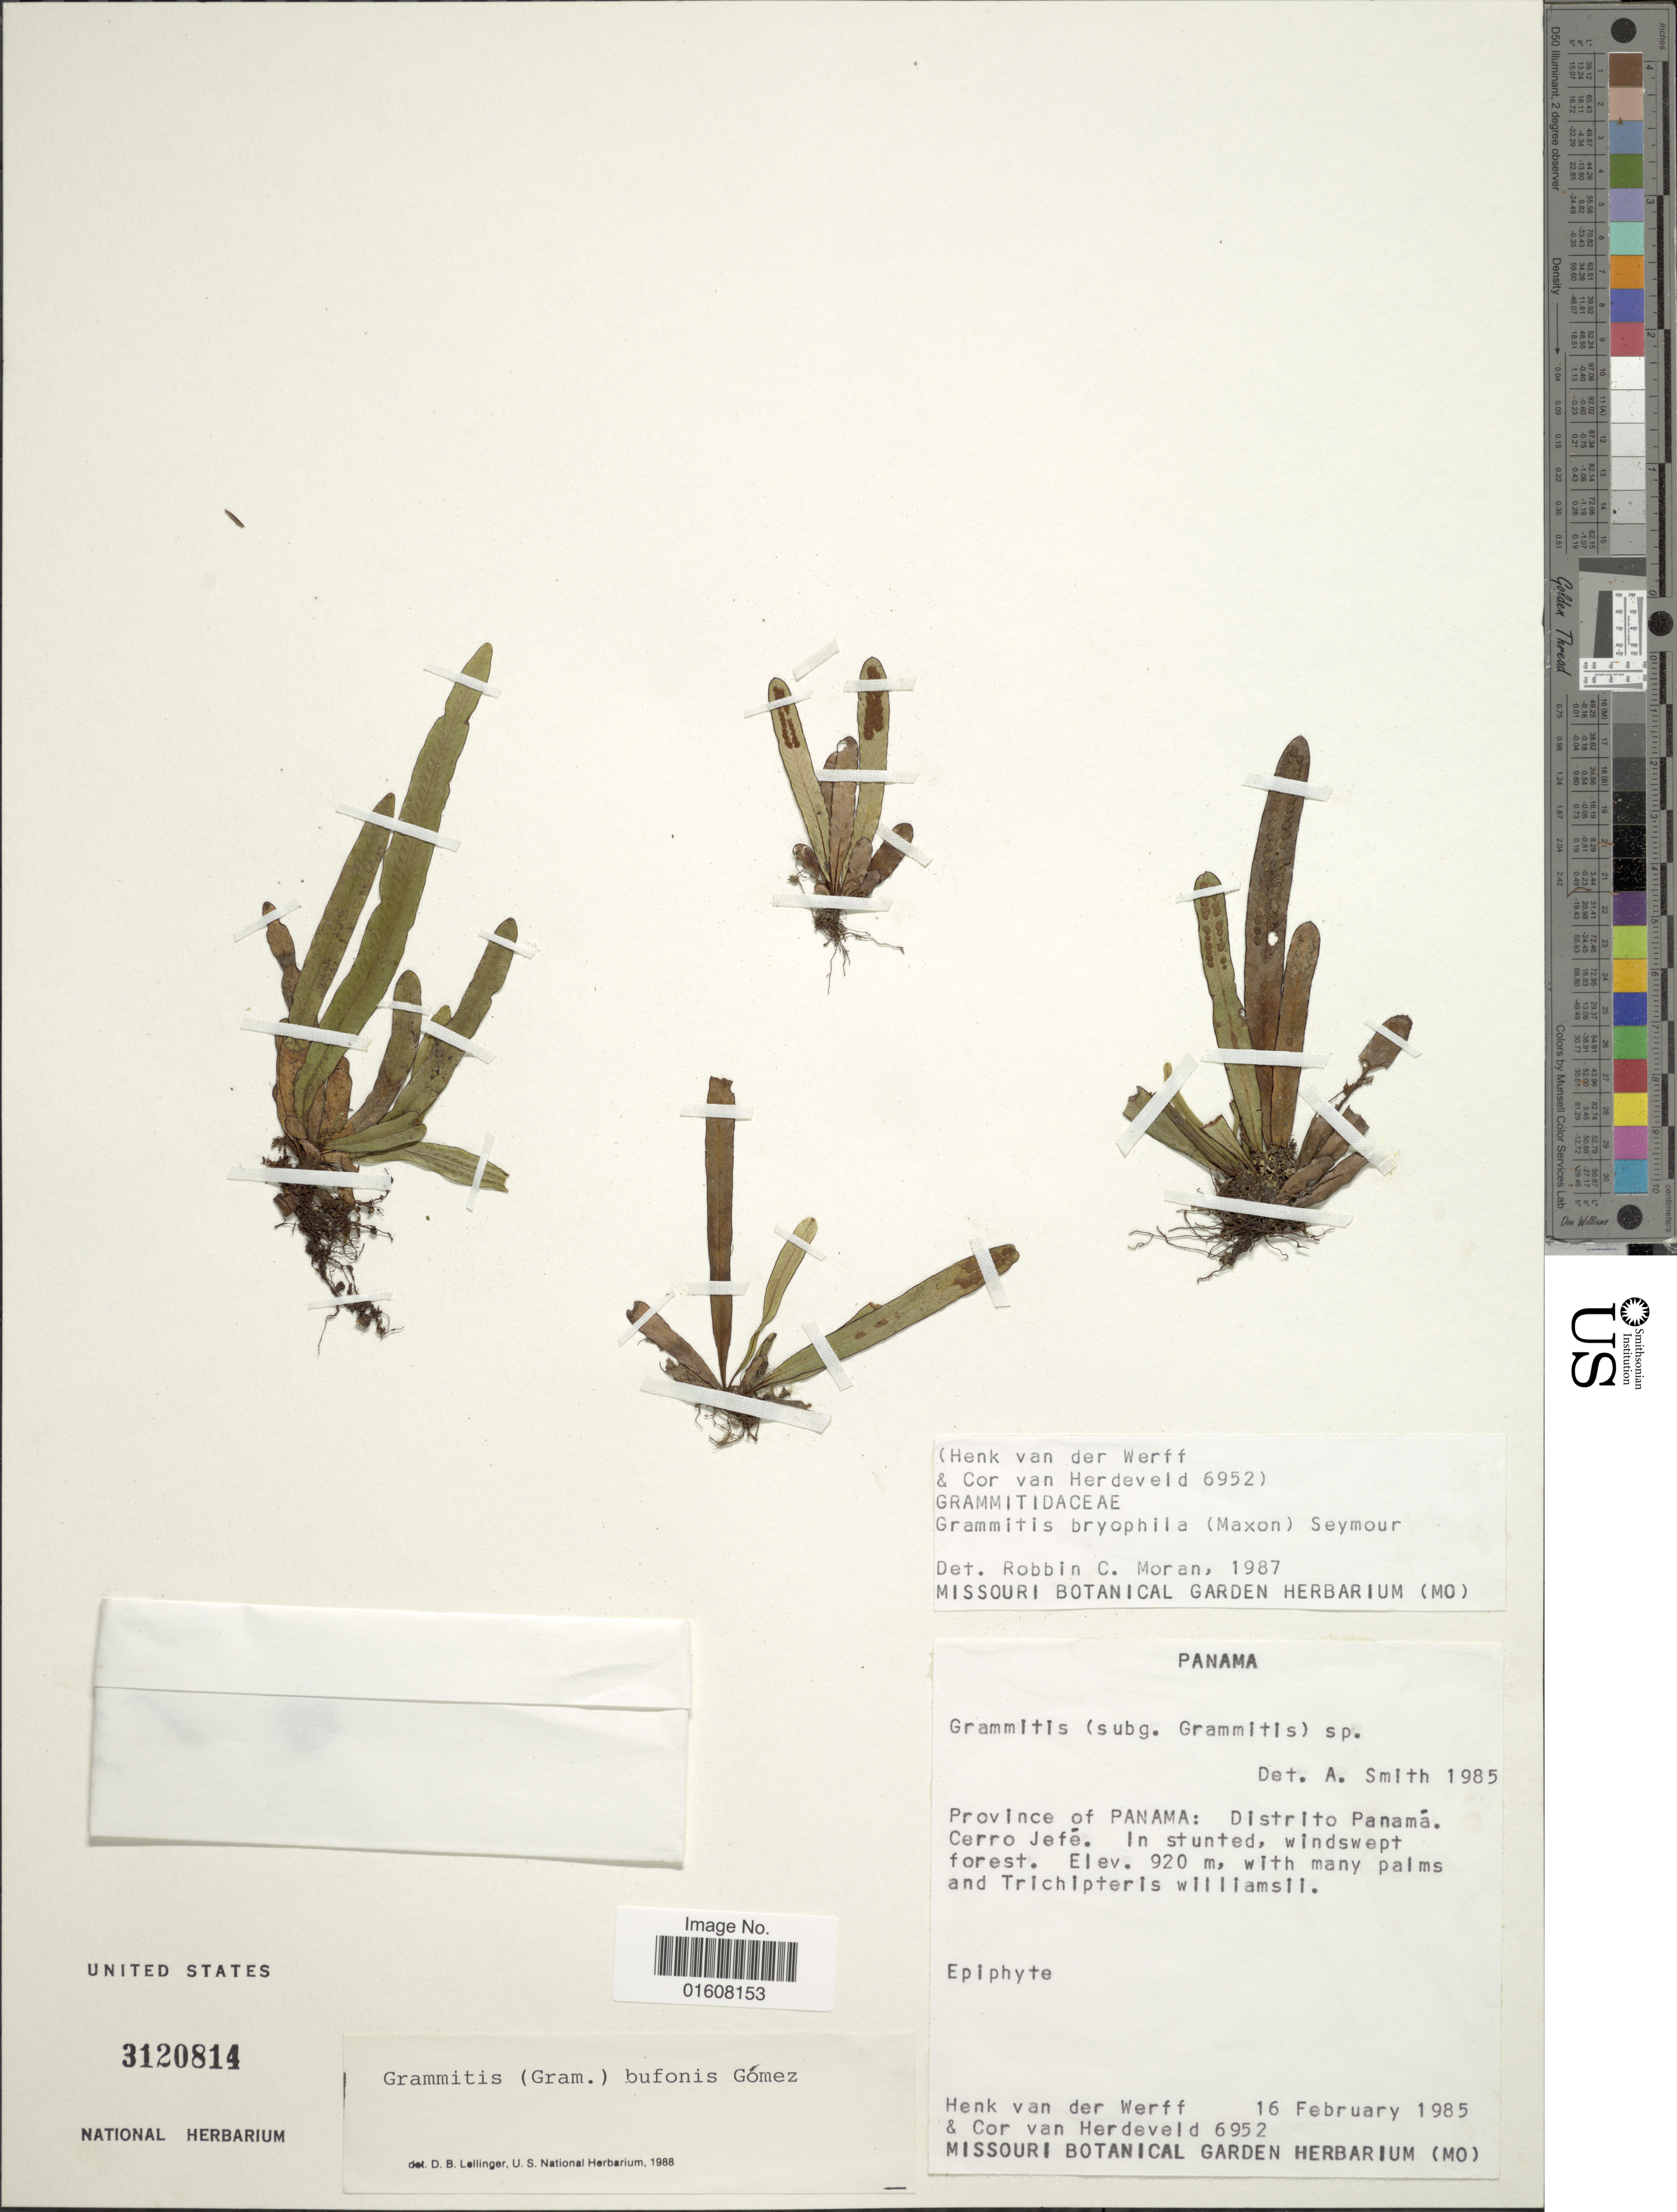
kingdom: Plantae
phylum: Tracheophyta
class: Polypodiopsida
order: Polypodiales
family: Polypodiaceae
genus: Grammitis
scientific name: Grammitis bufonis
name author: L.D. Gómez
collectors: H. van der Werff & C. Van Hardeveld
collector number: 6952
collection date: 1985-02-16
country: Panama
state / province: Panamá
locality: Distrito Panamá. Cerro Jefé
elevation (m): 920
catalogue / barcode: US 3120814